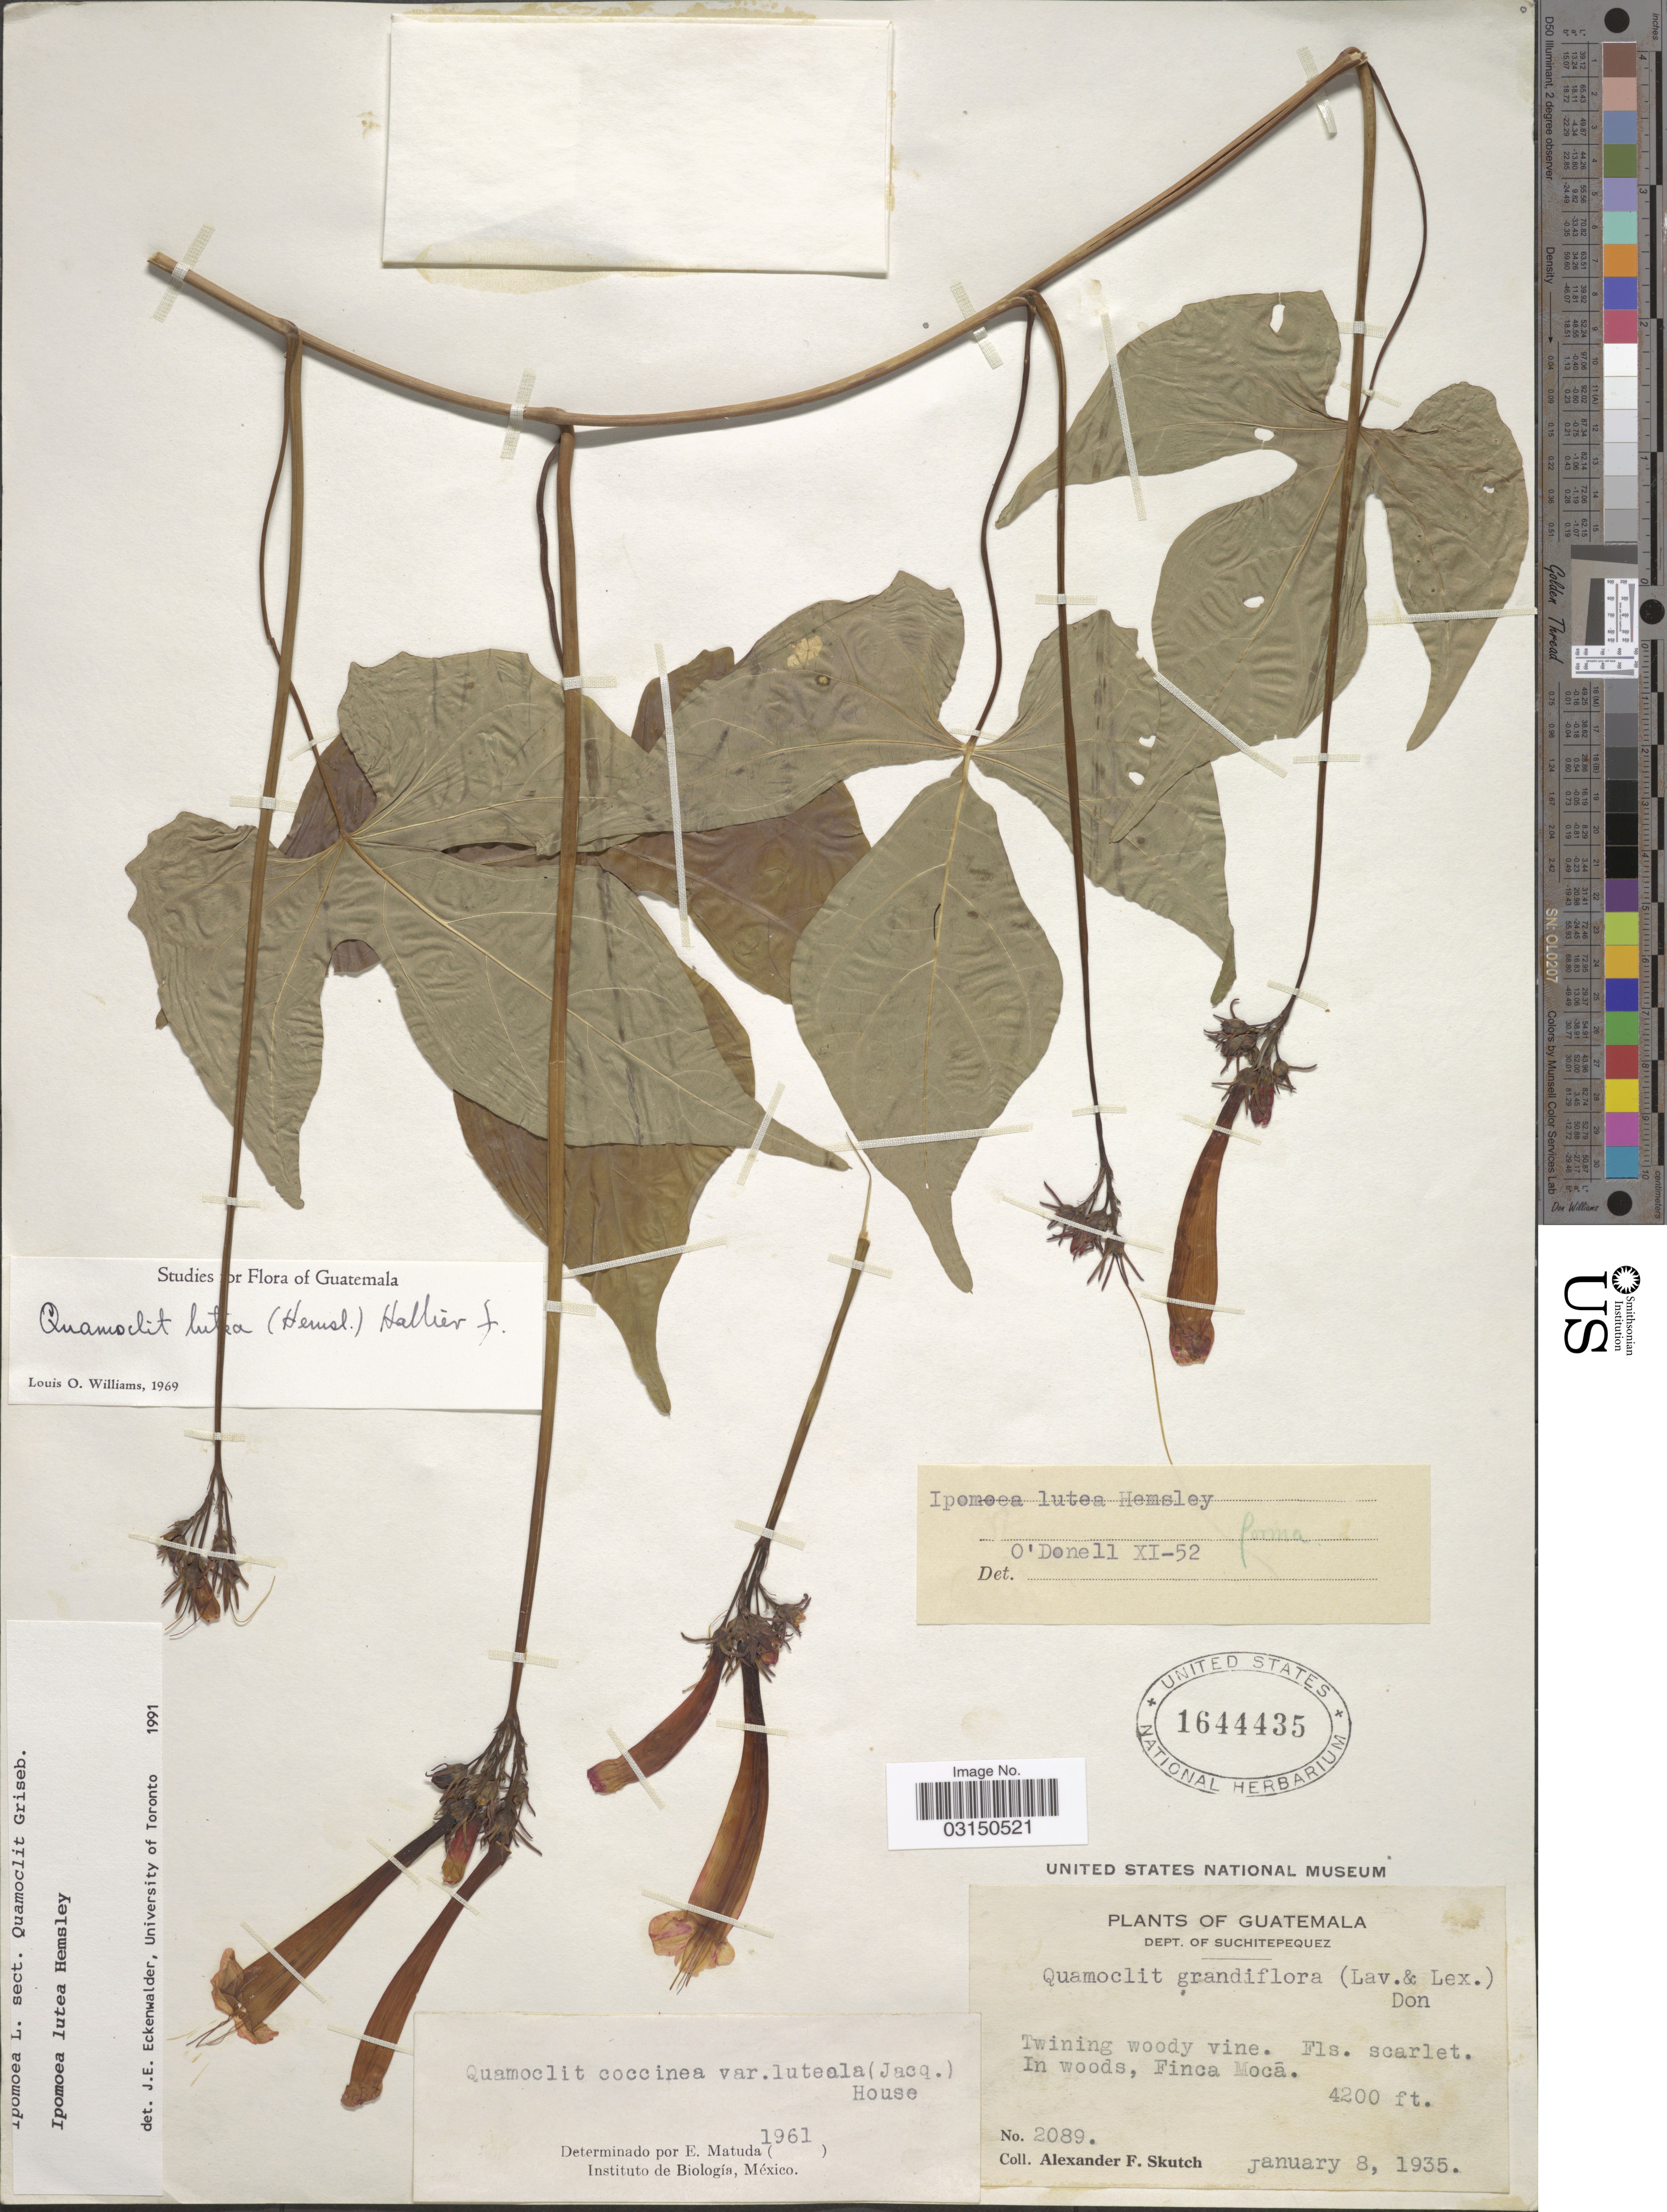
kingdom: Plantae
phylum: Tracheophyta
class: Magnoliopsida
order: Solanales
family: Convolvulaceae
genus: Ipomoea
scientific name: Ipomoea lutea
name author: Hemsl.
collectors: A. F. Skutch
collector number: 2089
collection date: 1935-01-08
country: Guatemala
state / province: Suchitepéquez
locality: Dept. of Suchitepequez. Finca Moca.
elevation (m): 1280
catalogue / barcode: US 1644435